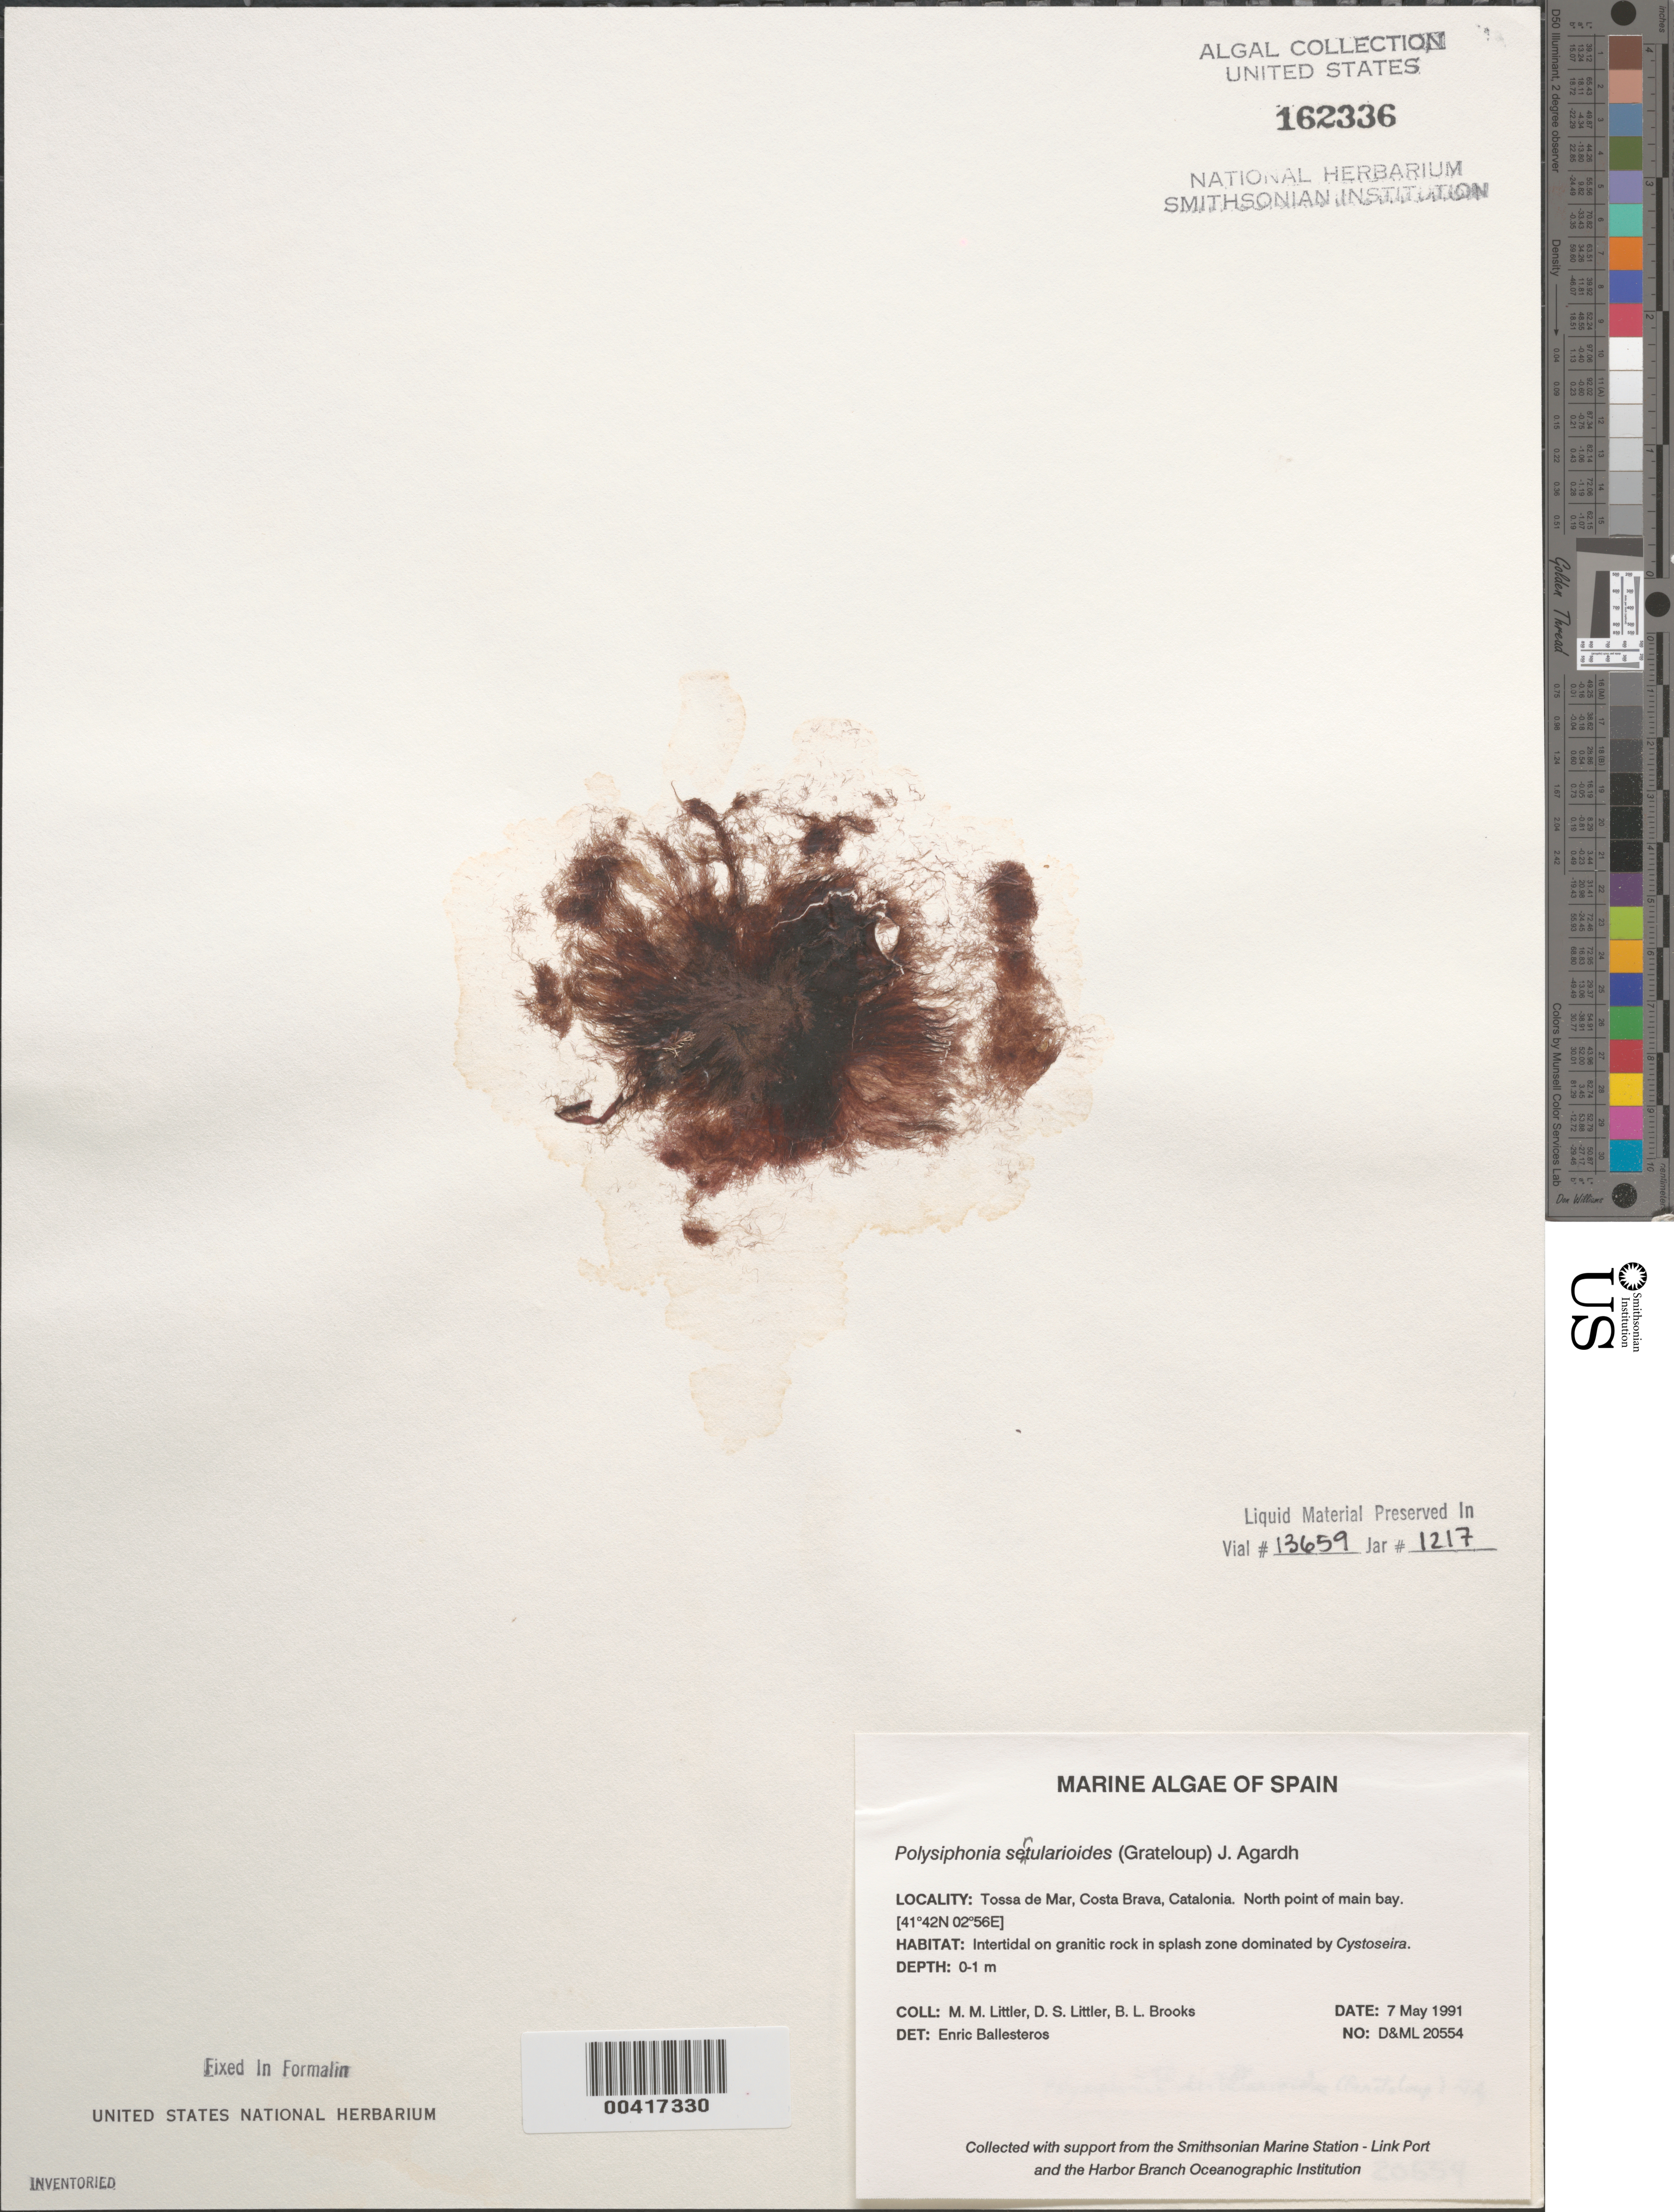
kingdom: Plantae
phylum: Rhodophyta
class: Florideophyceae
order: Ceramiales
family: Rhodomelaceae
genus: Polysiphonia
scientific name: Polysiphonia sertularioides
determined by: Ballesteros, E.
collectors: M. M. Littler, D. S. Littler & B. Brooks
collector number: D&ML 20554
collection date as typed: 07 May 1991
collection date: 1991-05-07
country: Spain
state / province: Catalunya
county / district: Girona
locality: Tossa de mar, costa brava, catalonia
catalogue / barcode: US 162336